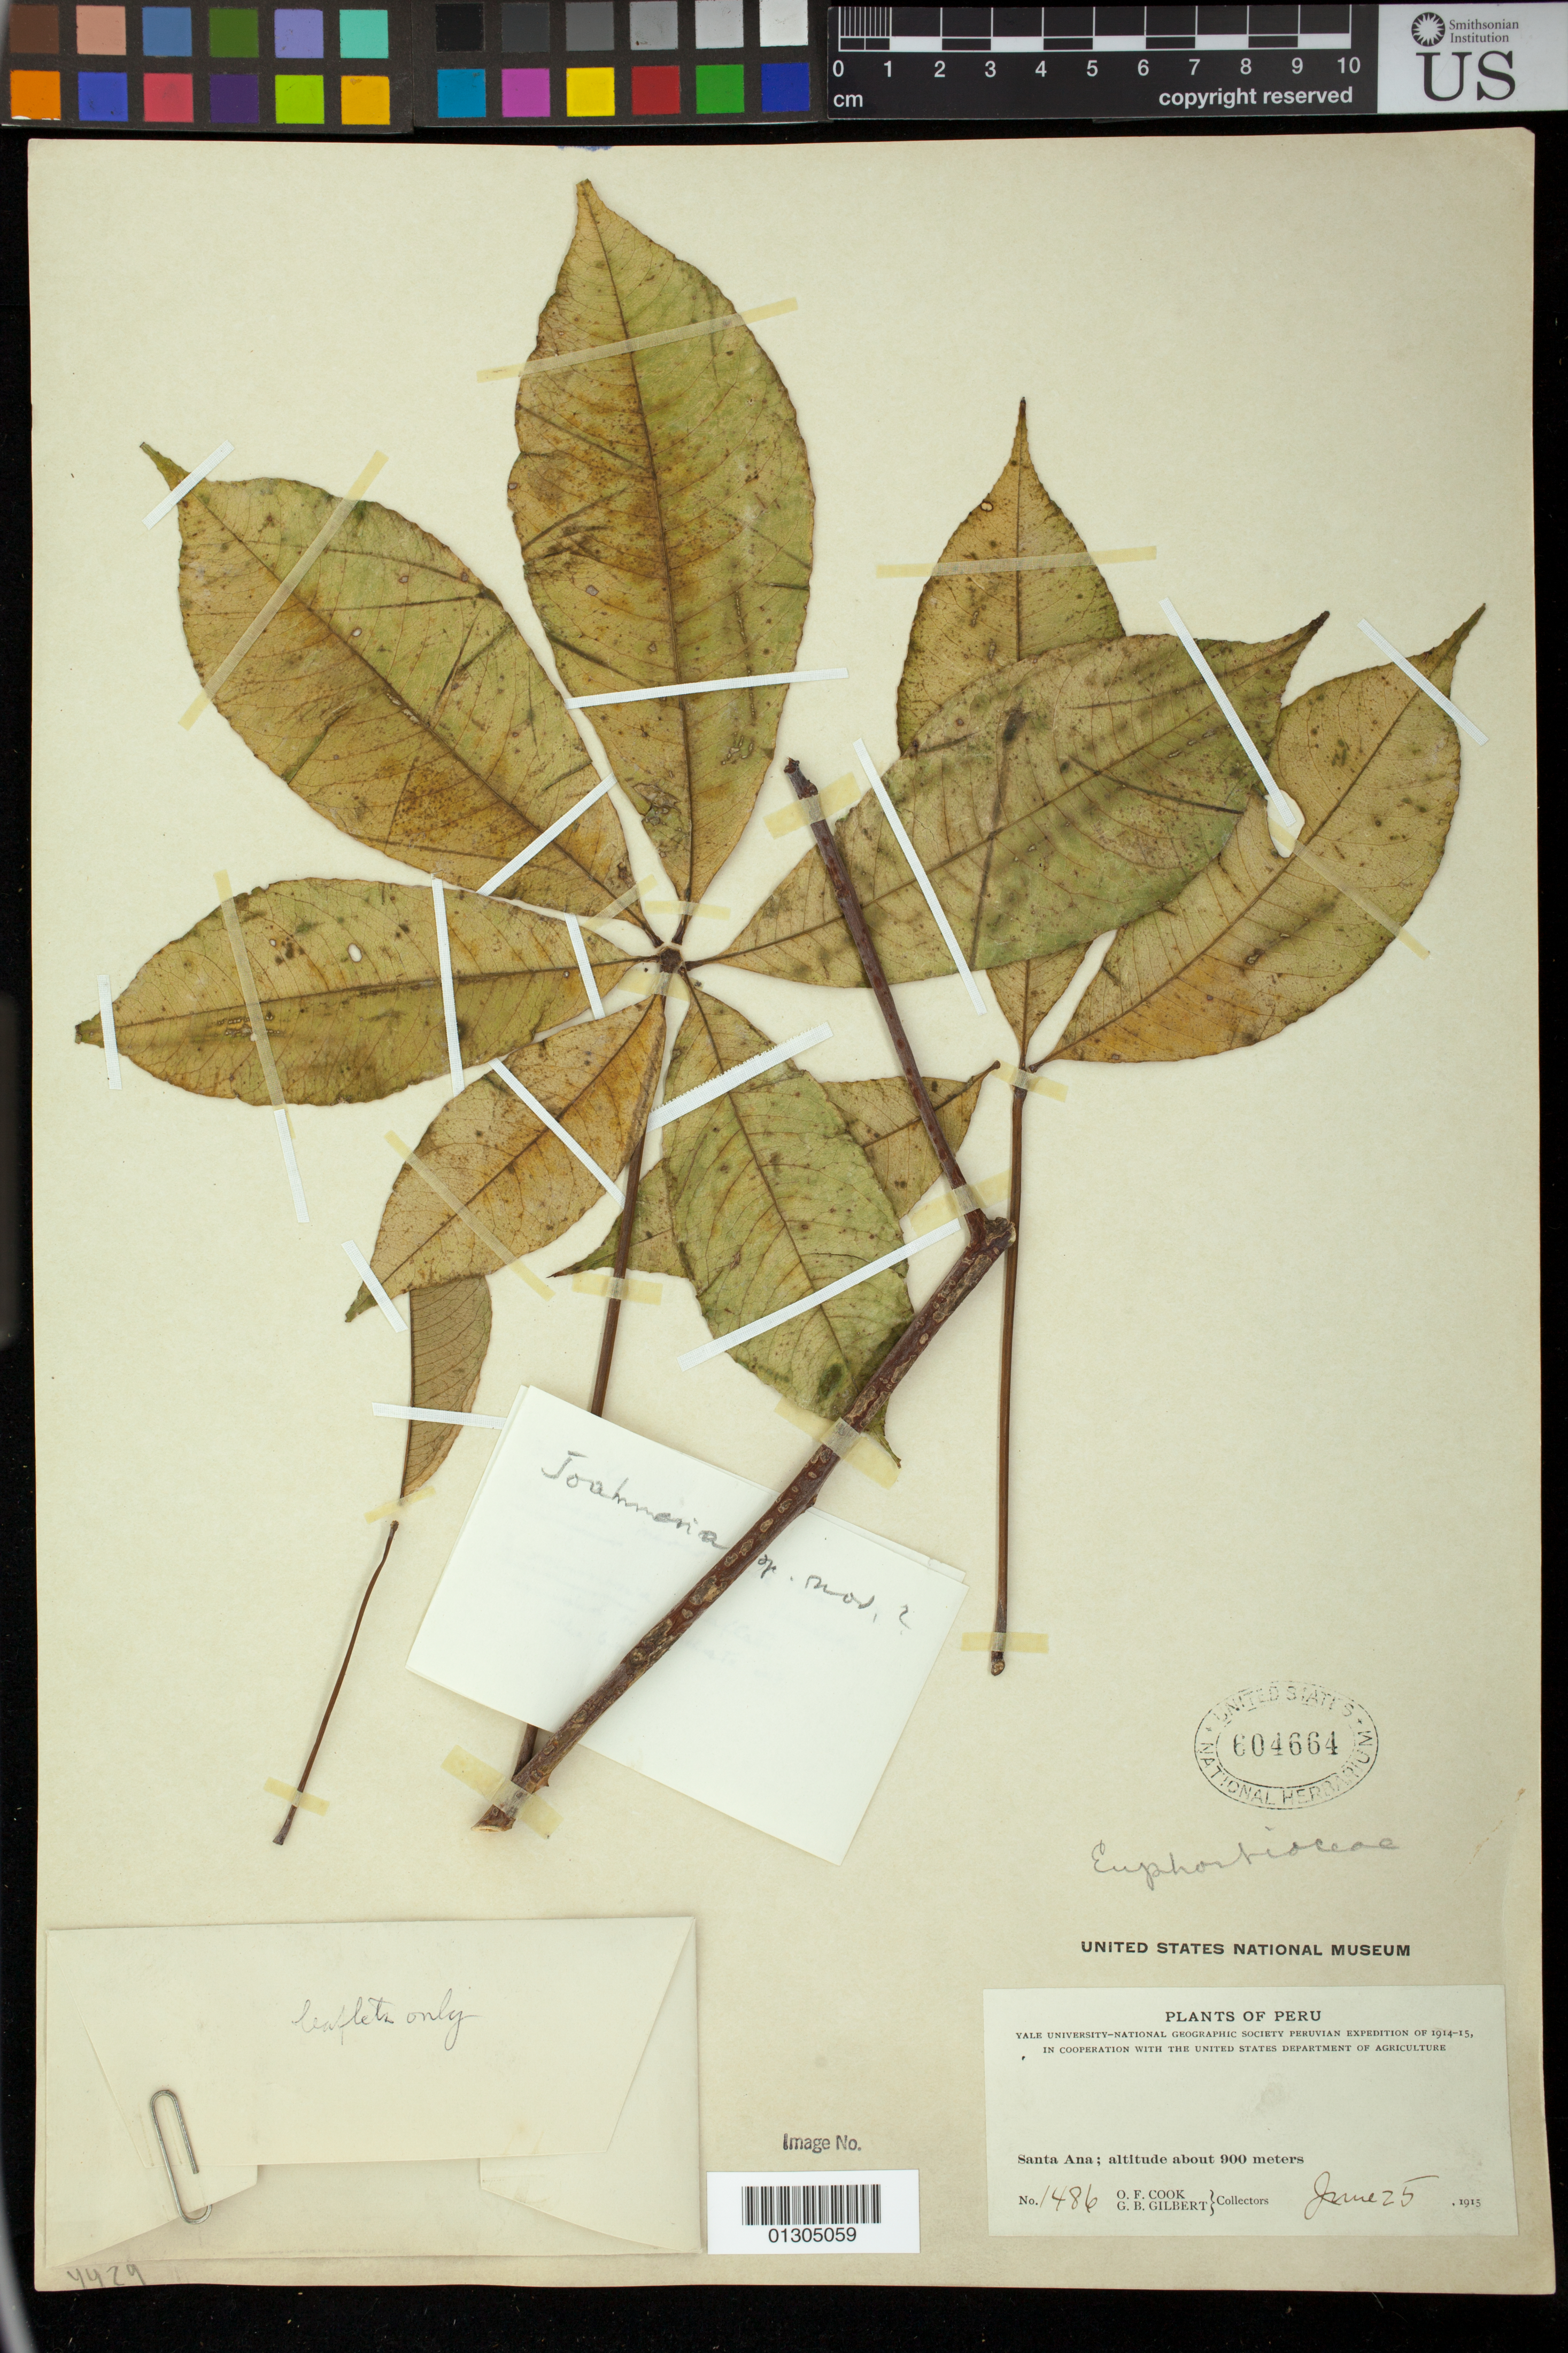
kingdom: Plantae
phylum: Tracheophyta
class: Magnoliopsida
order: Malpighiales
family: Euphorbiaceae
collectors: O. F. Cook & G. B. Gilbert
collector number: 1486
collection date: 1915-06-25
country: Peru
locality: Santa Ana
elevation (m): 900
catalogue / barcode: US 604664